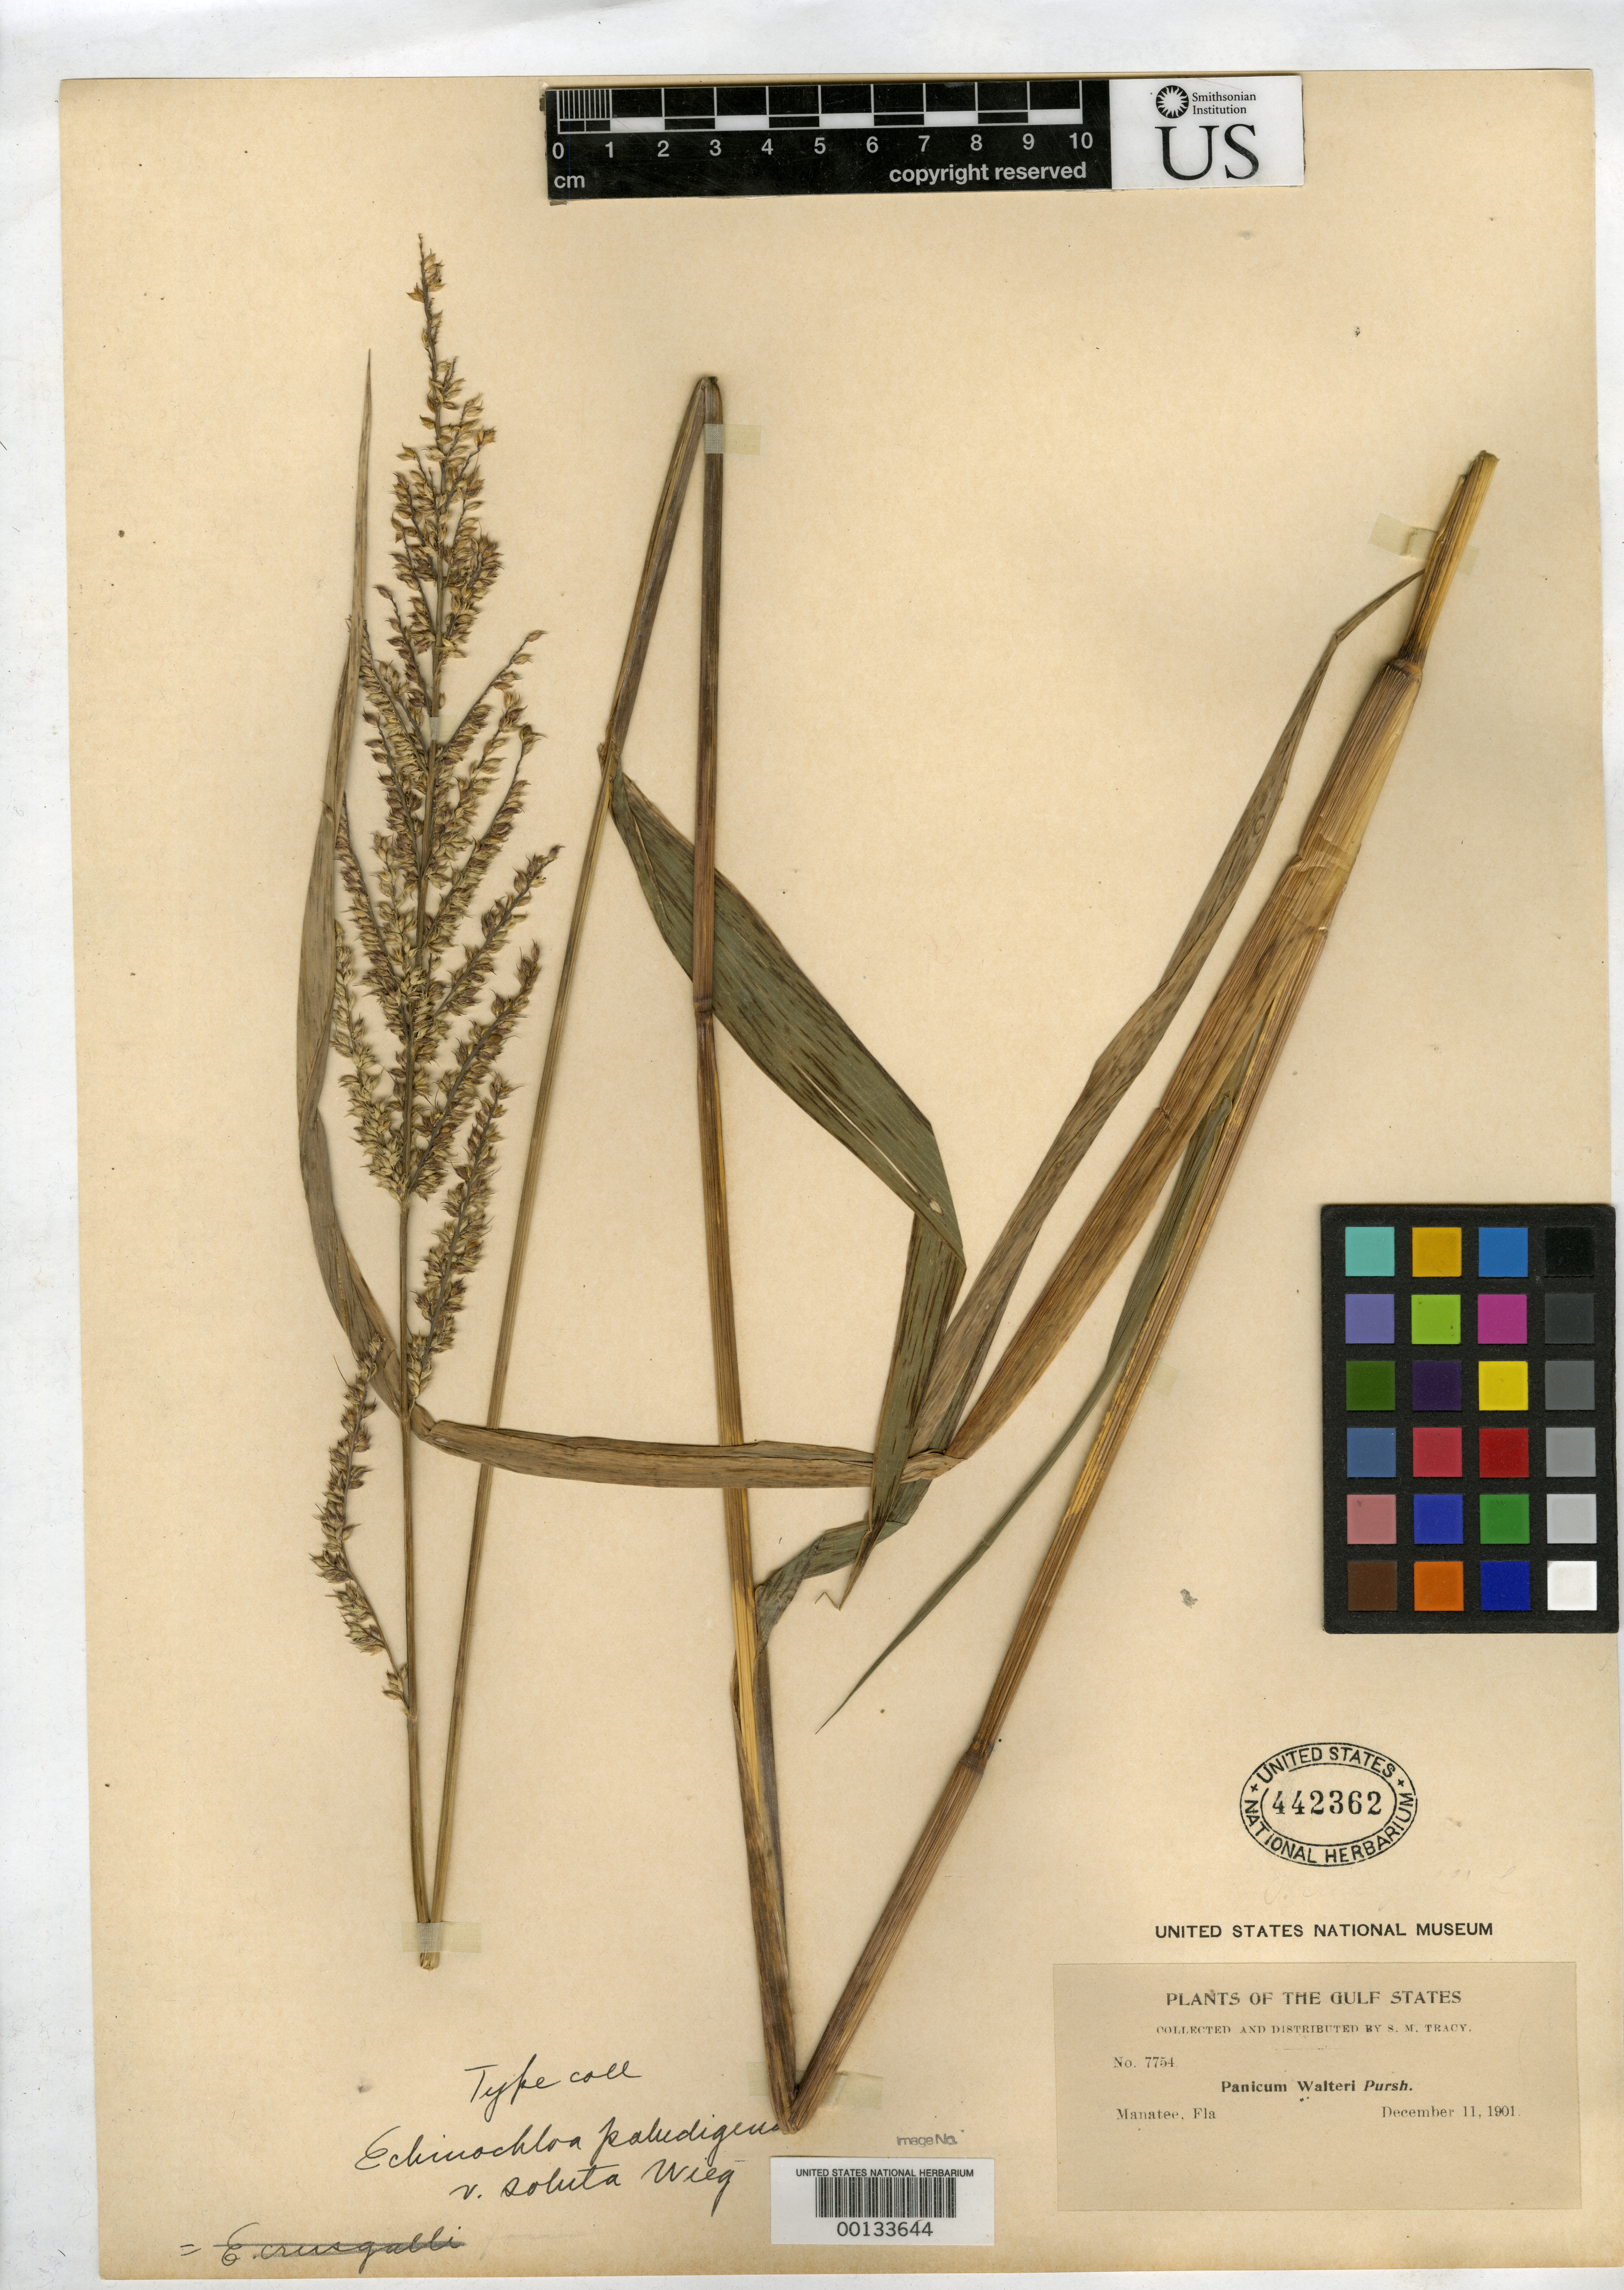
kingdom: Plantae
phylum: Tracheophyta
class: Liliopsida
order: Poales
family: Poaceae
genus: Echinochloa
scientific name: Echinochloa paludigena var. soluta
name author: Wiegand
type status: Isotype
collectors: S. M. Tracy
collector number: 7754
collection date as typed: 11 Dec 1901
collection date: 1901-12-11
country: United States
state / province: Florida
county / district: Manatee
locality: Manatee.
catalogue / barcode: US 442362